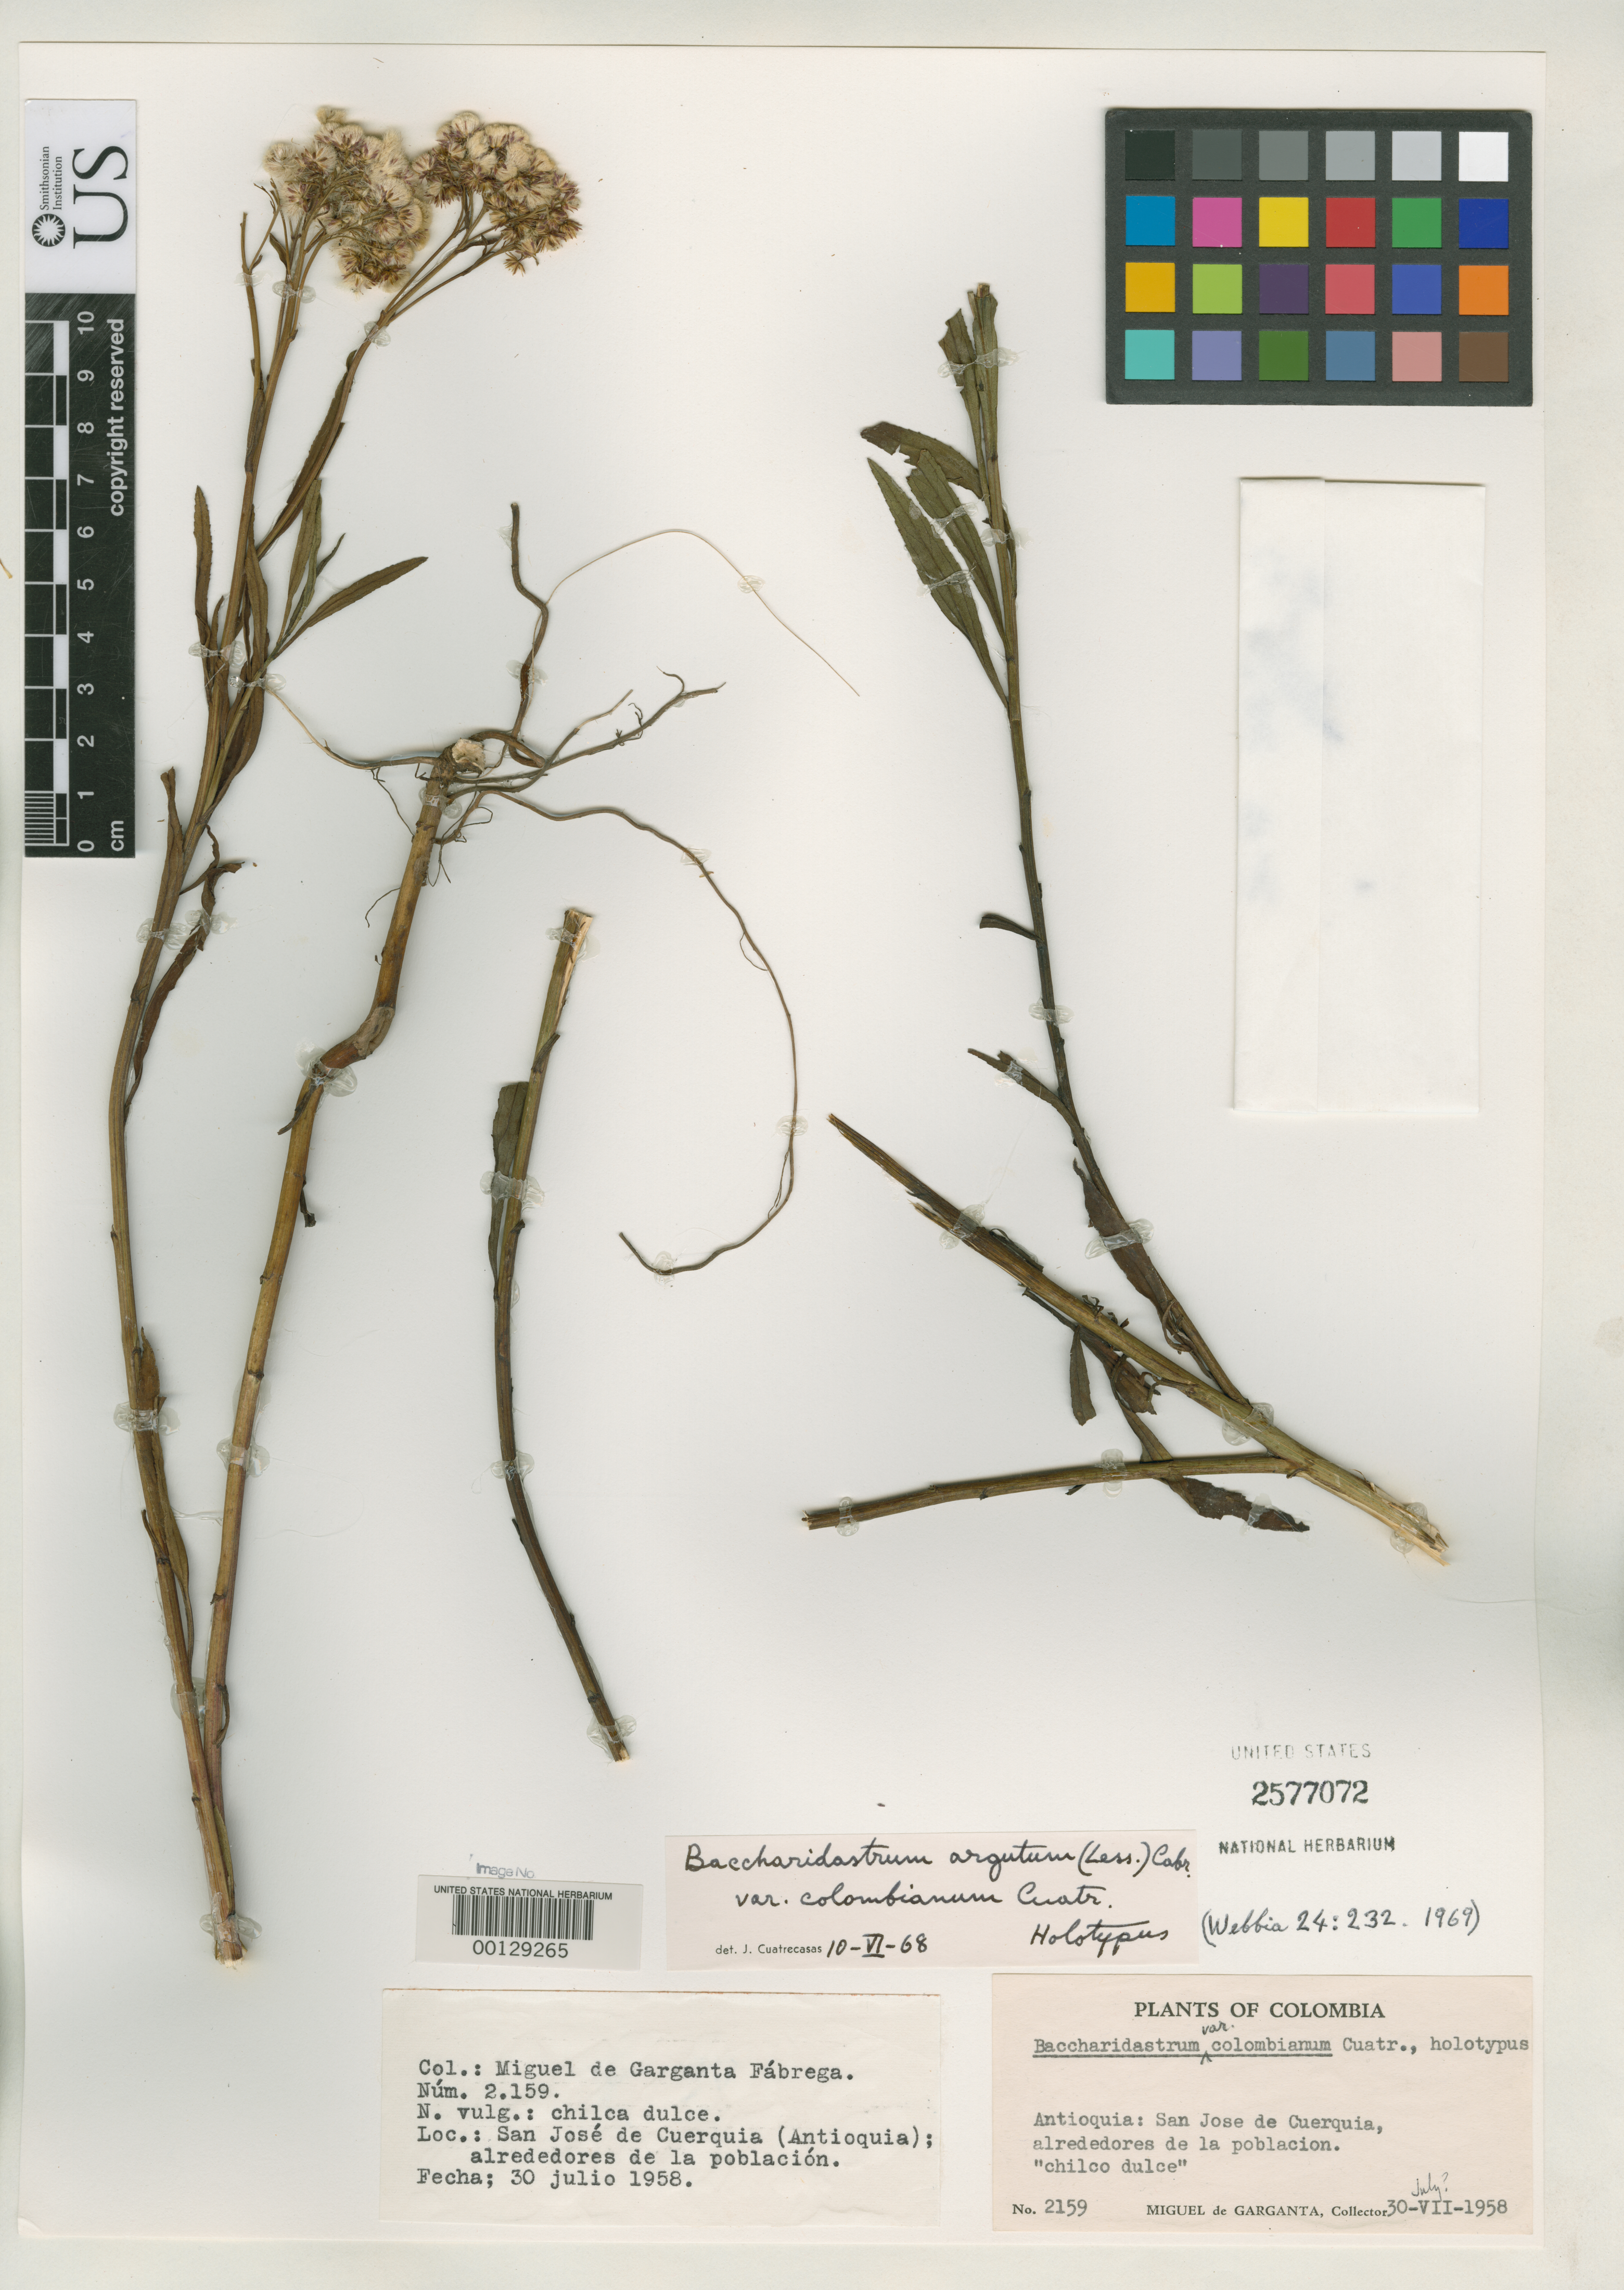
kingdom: Plantae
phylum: Tracheophyta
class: Magnoliopsida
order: Asterales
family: Asteraceae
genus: Baccharidastrum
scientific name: Baccharidastrum argutum var. colombianum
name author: Cuatrec.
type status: Holotype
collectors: M. Garganta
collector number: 2159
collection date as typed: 30 Jul 1958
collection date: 1958-07-30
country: Colombia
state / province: Antioquia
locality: San Jose de Cuerquia.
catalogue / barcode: US 2577072